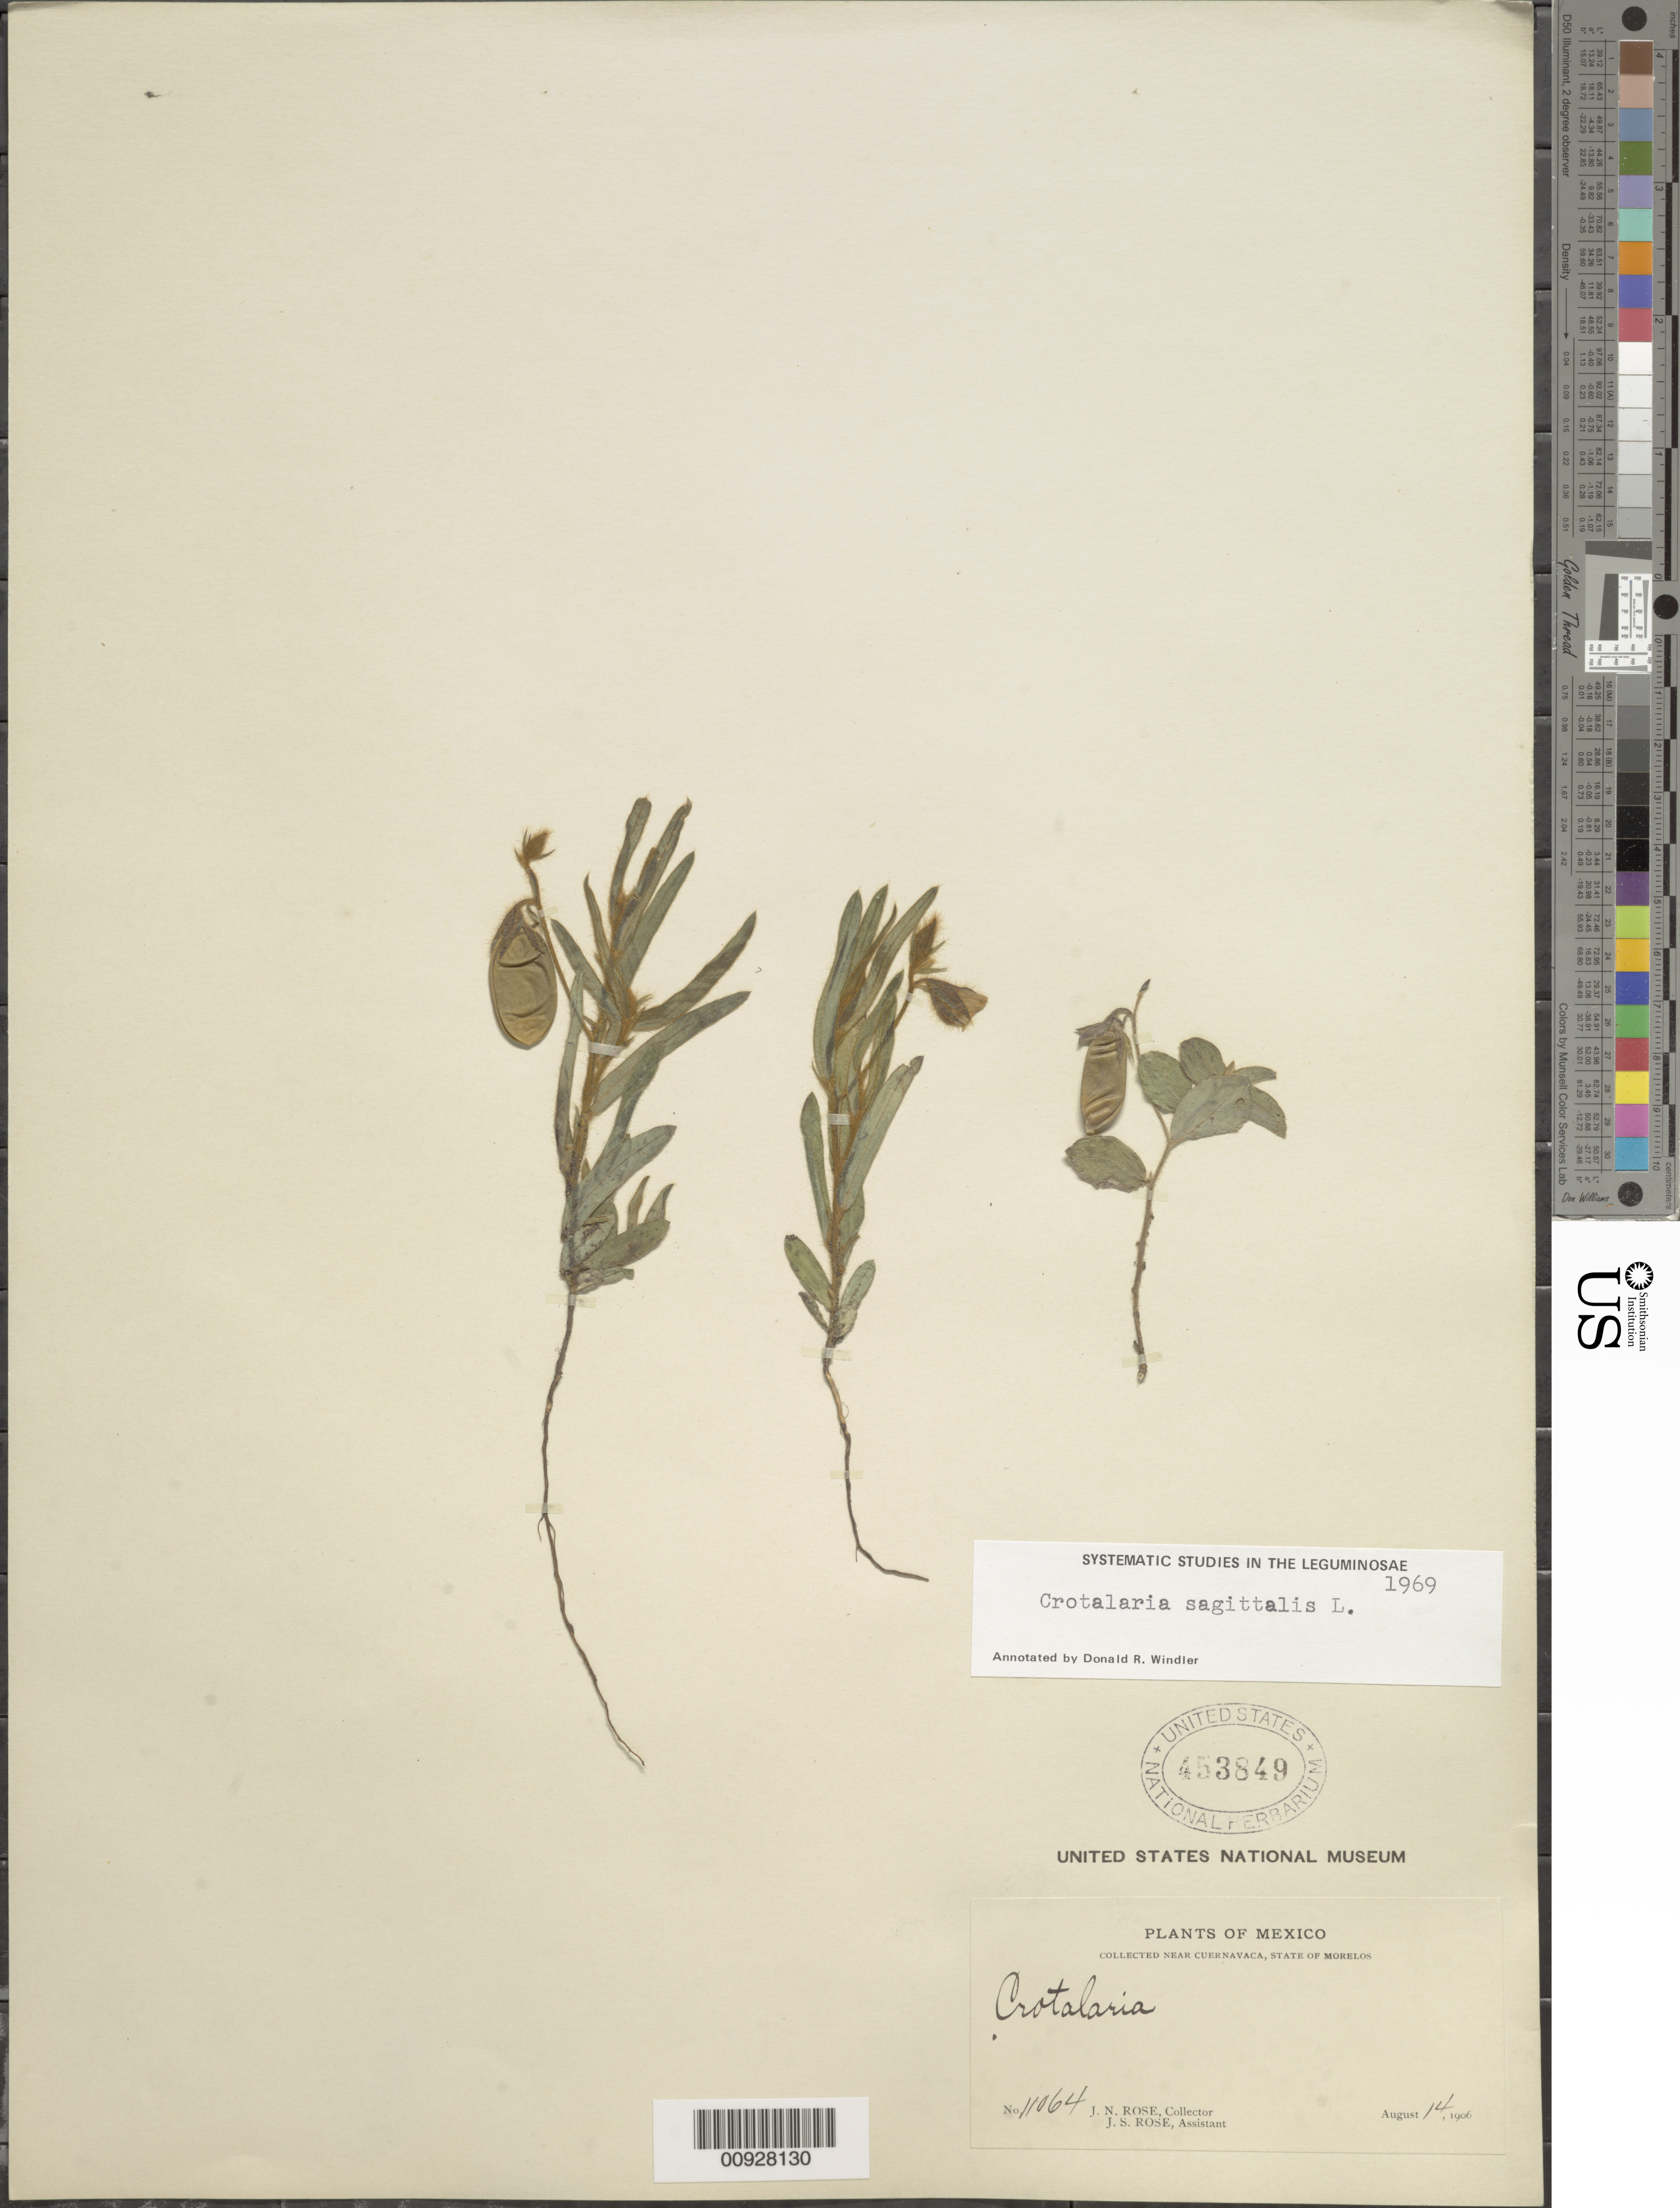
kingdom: Plantae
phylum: Tracheophyta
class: Magnoliopsida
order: Fabales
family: Fabaceae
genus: Crotalaria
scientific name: Crotalaria sagittalis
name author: L.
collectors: J. N. Rose & J. S. Rose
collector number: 11064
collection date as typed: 14 Aug 1906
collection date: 1906-08-14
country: Mexico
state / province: Morelos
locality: Near Cuernavaca, State of Morelos.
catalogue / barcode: US 453849